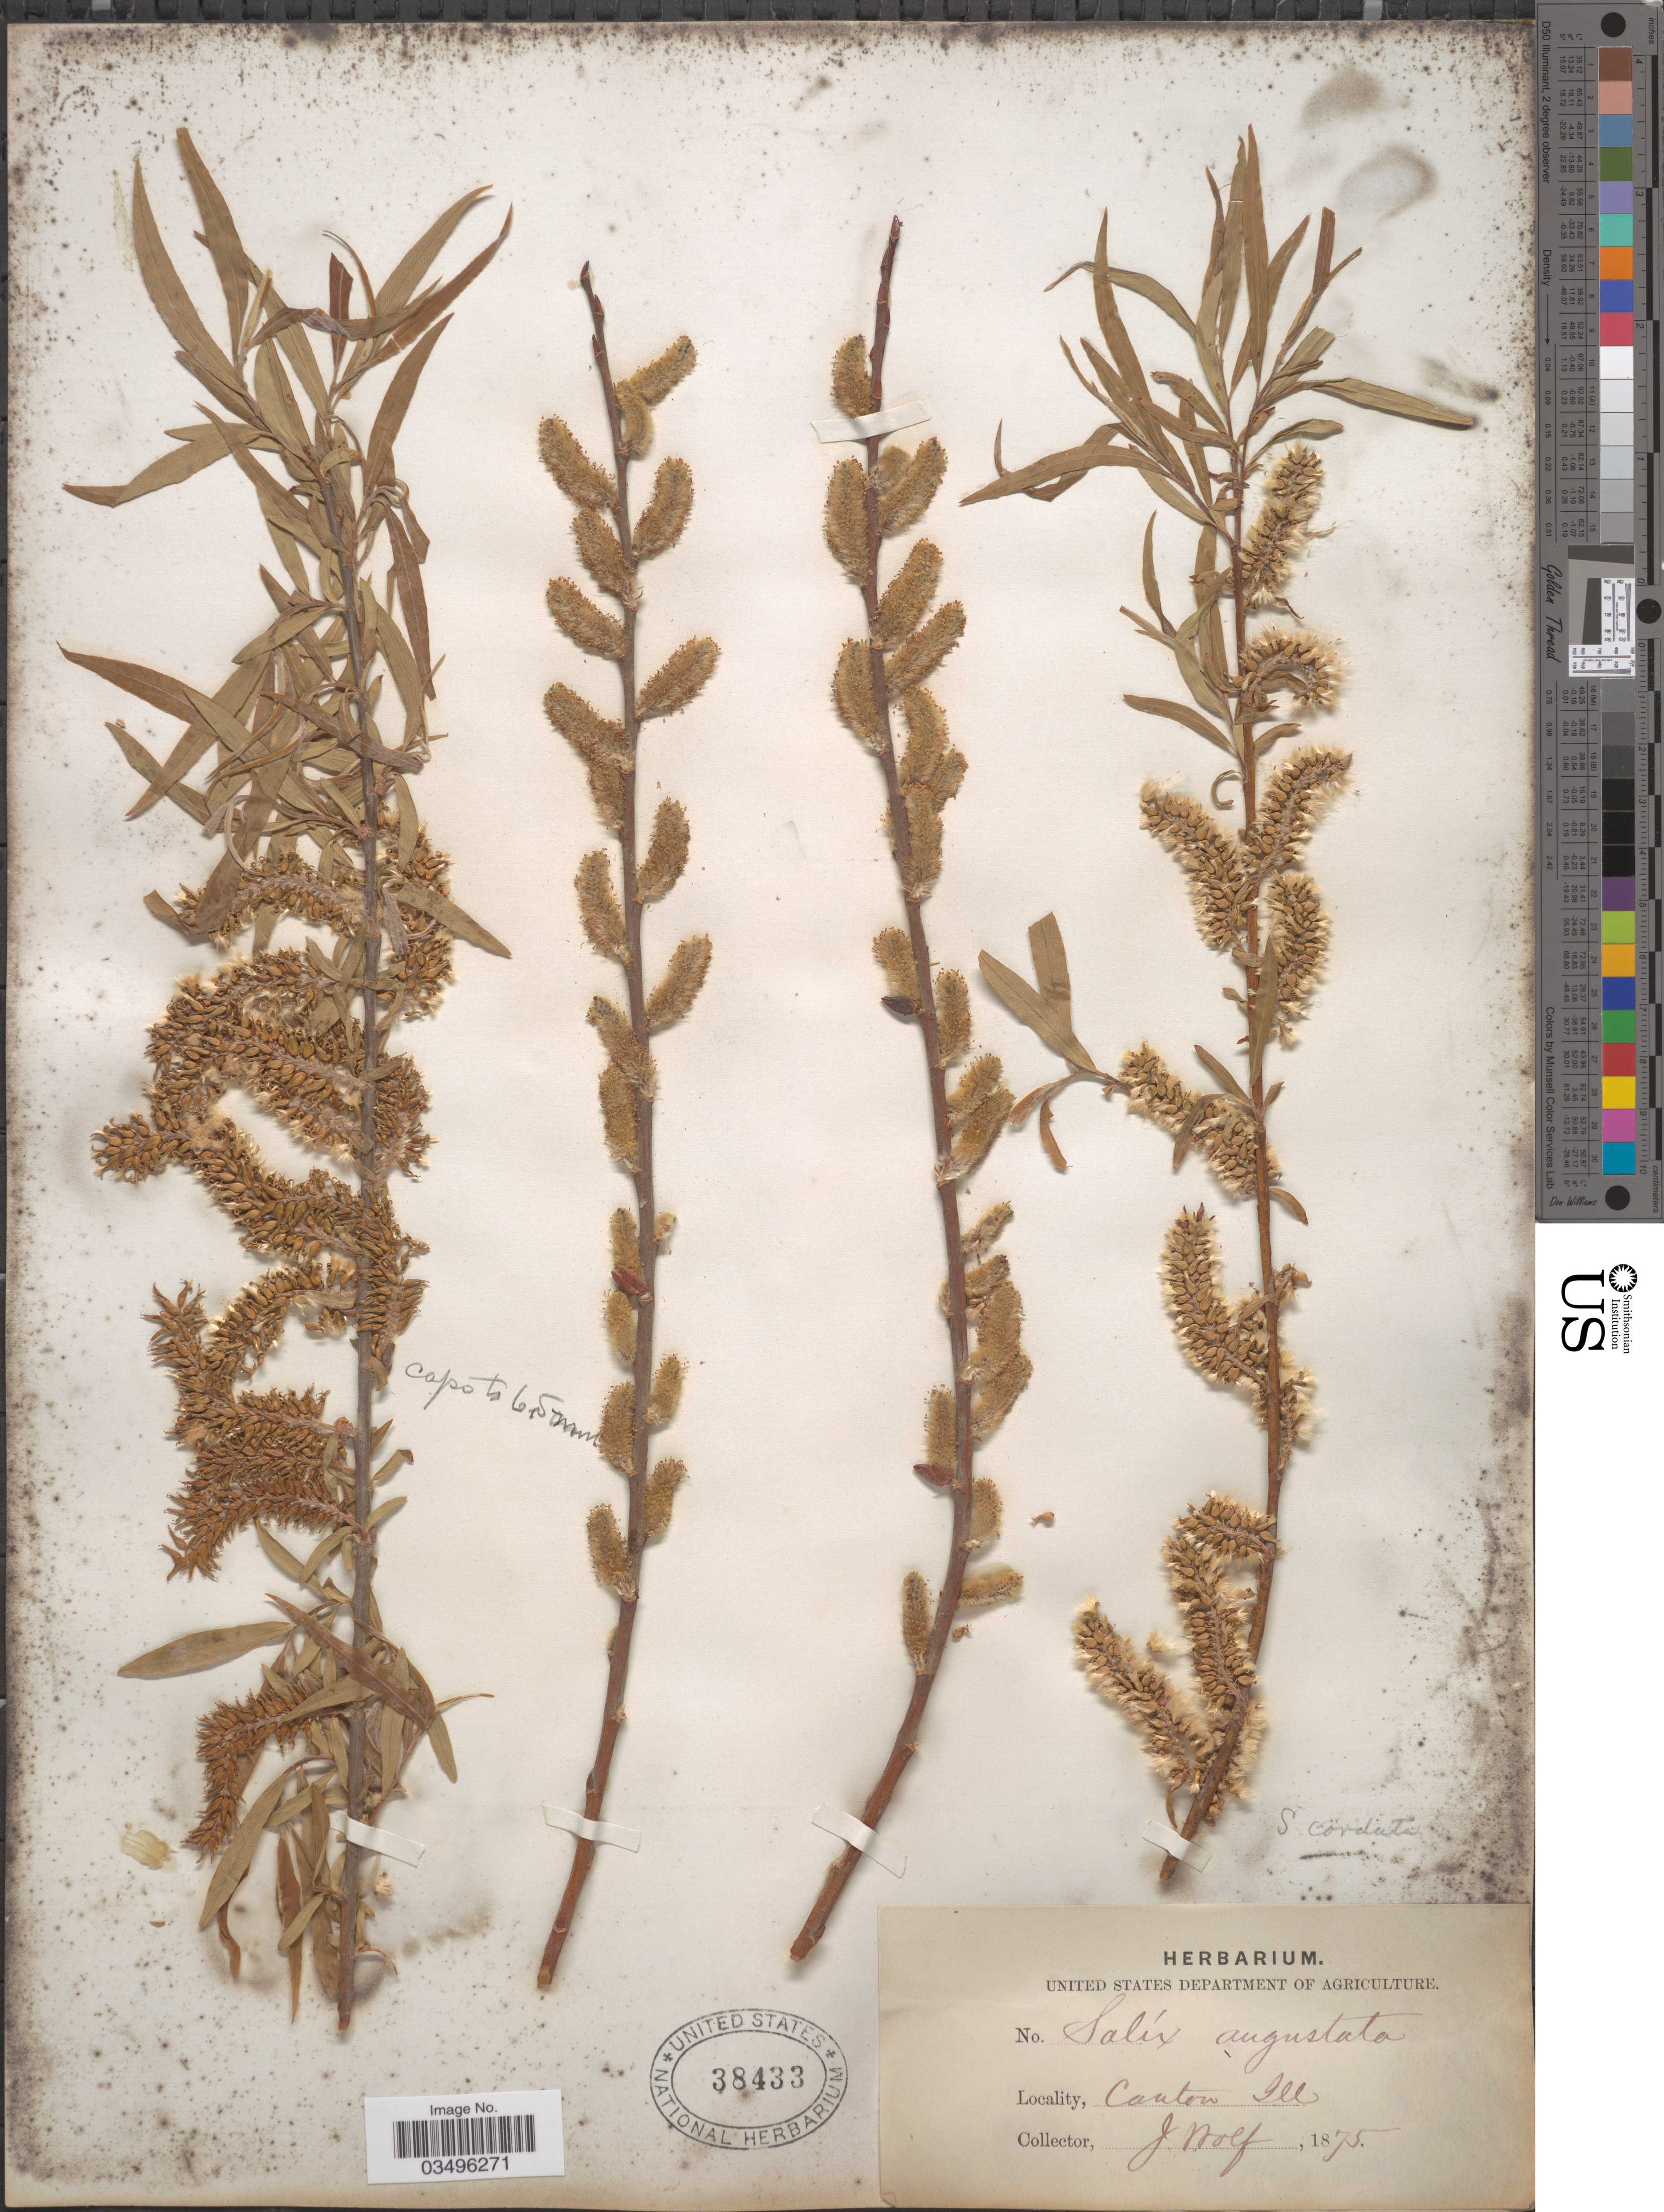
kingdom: Plantae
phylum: Tracheophyta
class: Magnoliopsida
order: Malpighiales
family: Salicaceae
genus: Salix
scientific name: Salix cordata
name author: Michx.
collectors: J. Wolf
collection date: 1875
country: United States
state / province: Illinois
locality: Canton.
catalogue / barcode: US 38433